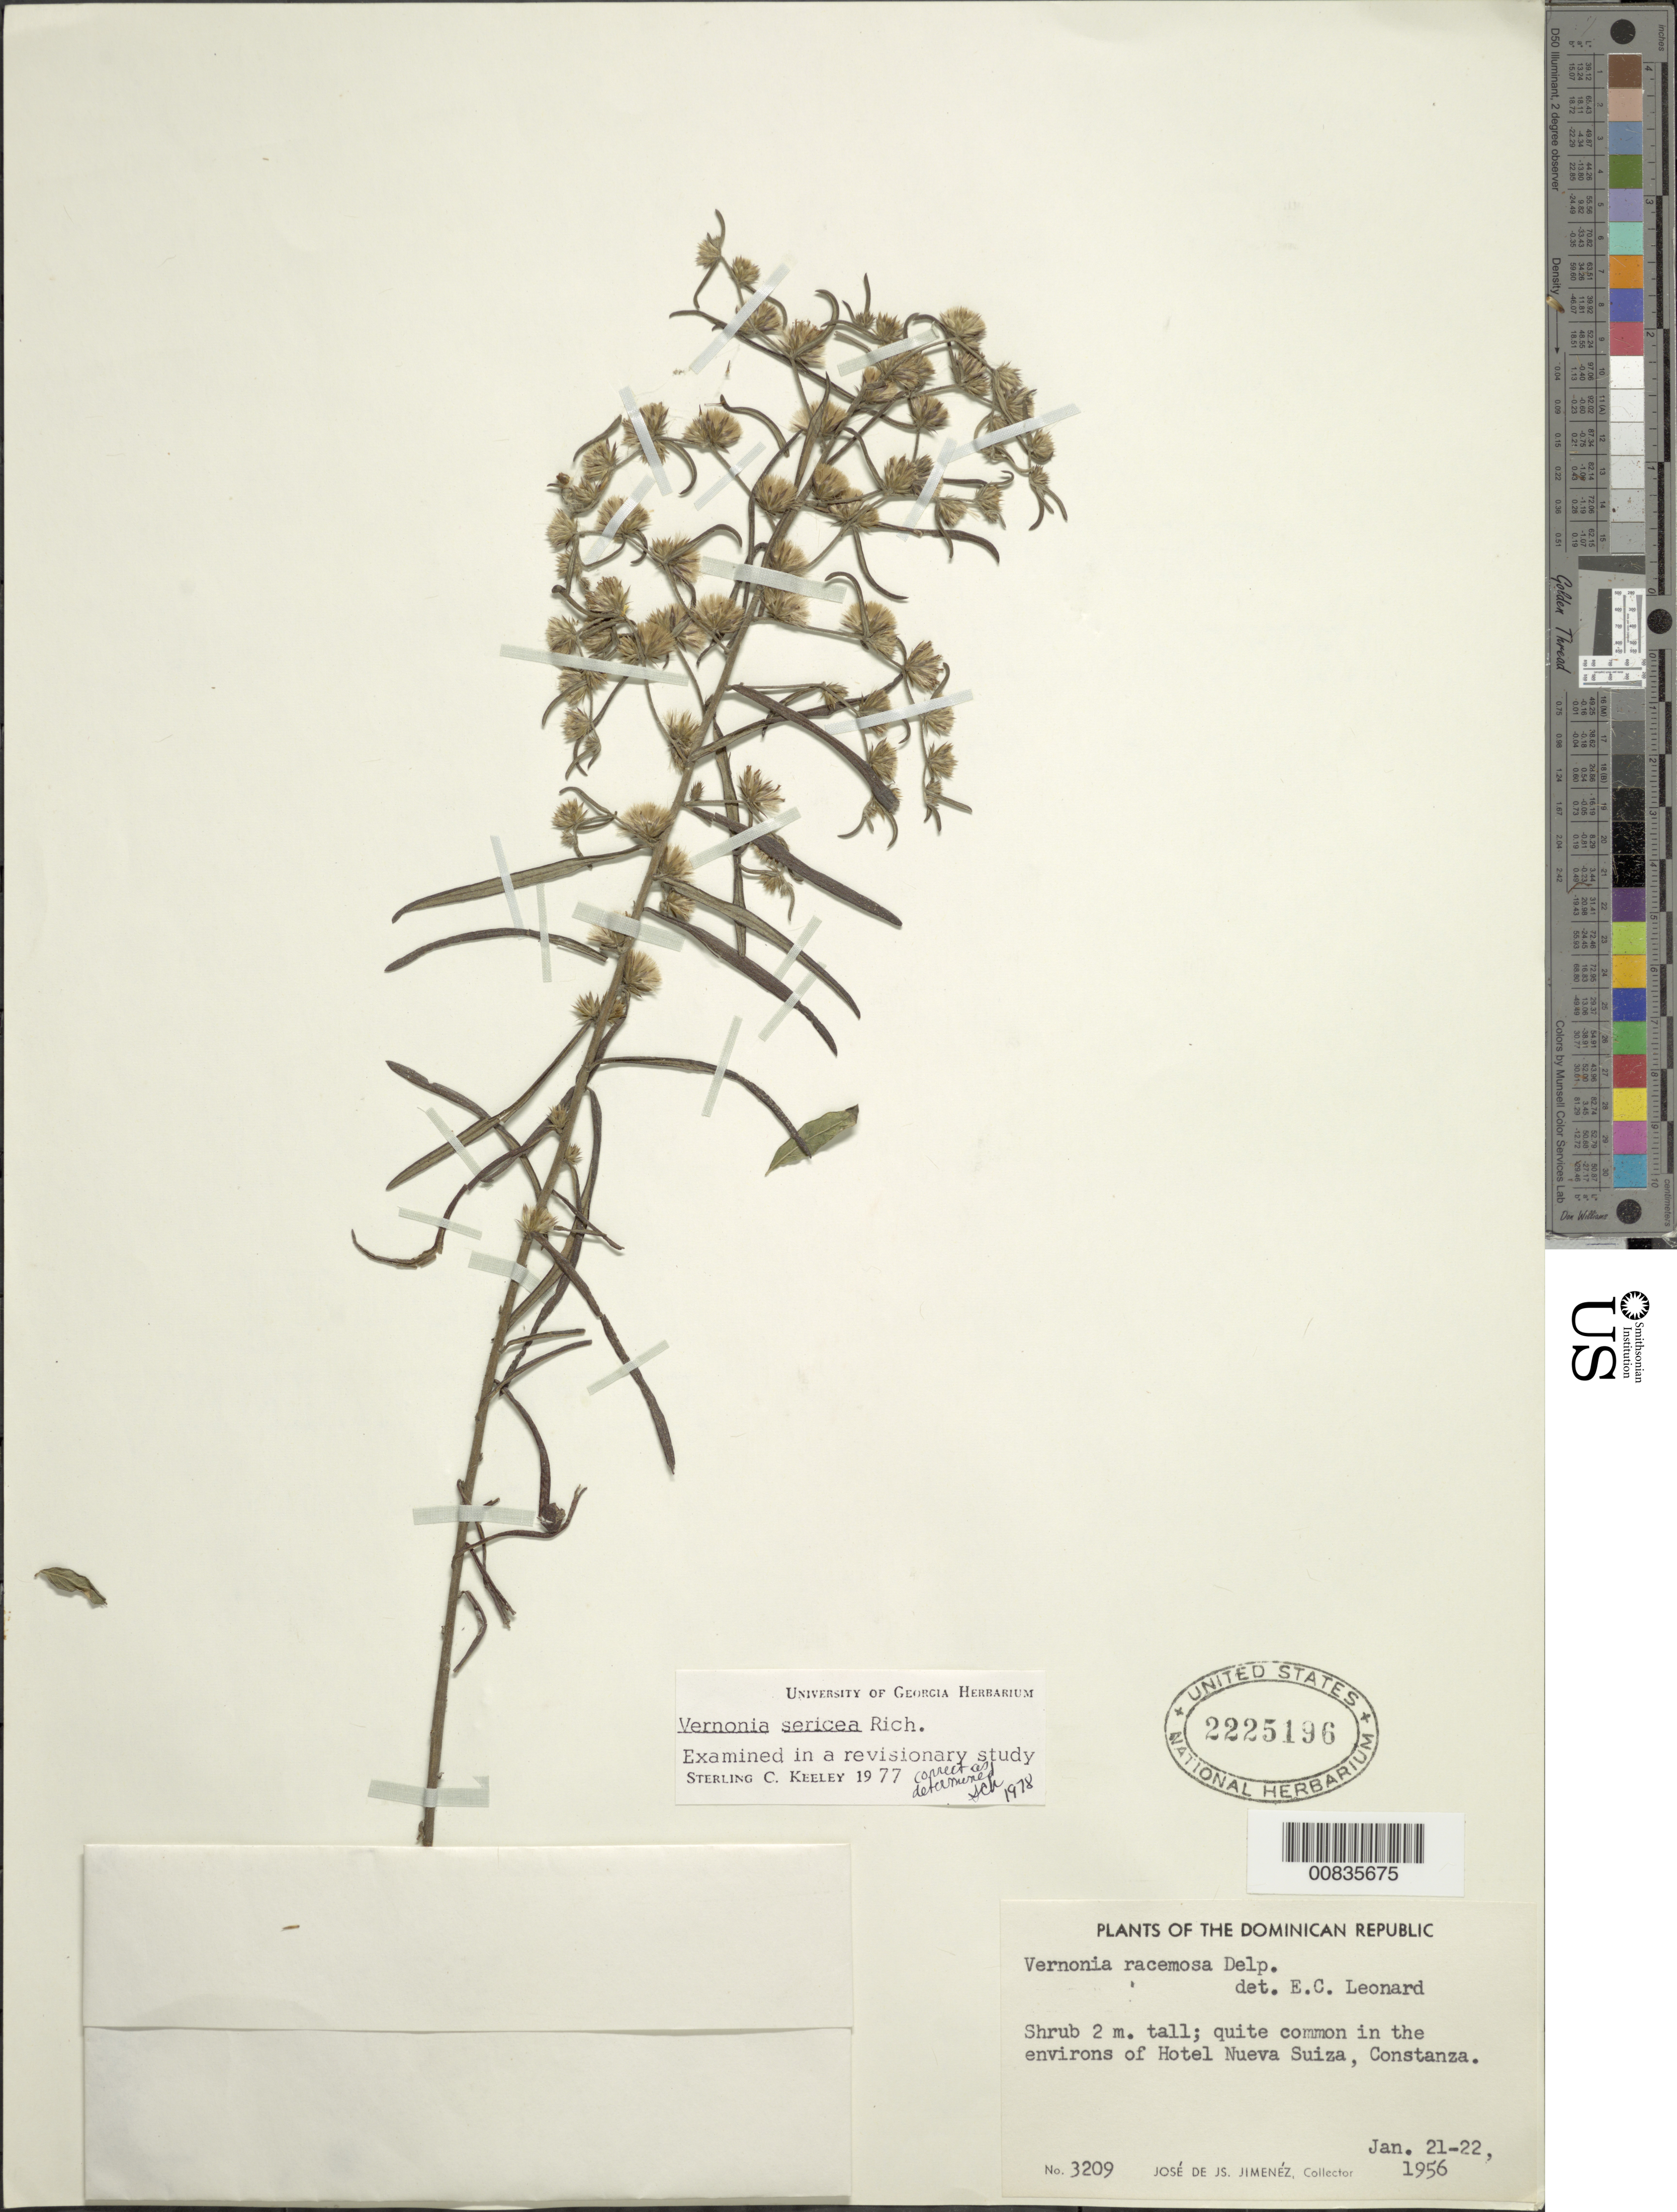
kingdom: Plantae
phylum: Tracheophyta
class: Magnoliopsida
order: Asterales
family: Asteraceae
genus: Lepidaploa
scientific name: Lepidaploa sericea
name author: (Rich.) H. Rob.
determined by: Keeley, S. C.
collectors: J. J. Jiménez Almonte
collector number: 3209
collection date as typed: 21 Jan 1956 to 22 Jan 1956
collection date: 1956-01-21/1956-01-22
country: Dominican Republic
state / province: La Vega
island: Hispaniola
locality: In the environs of Hotel Nueva Suiza, Constanza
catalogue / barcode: US 2225196